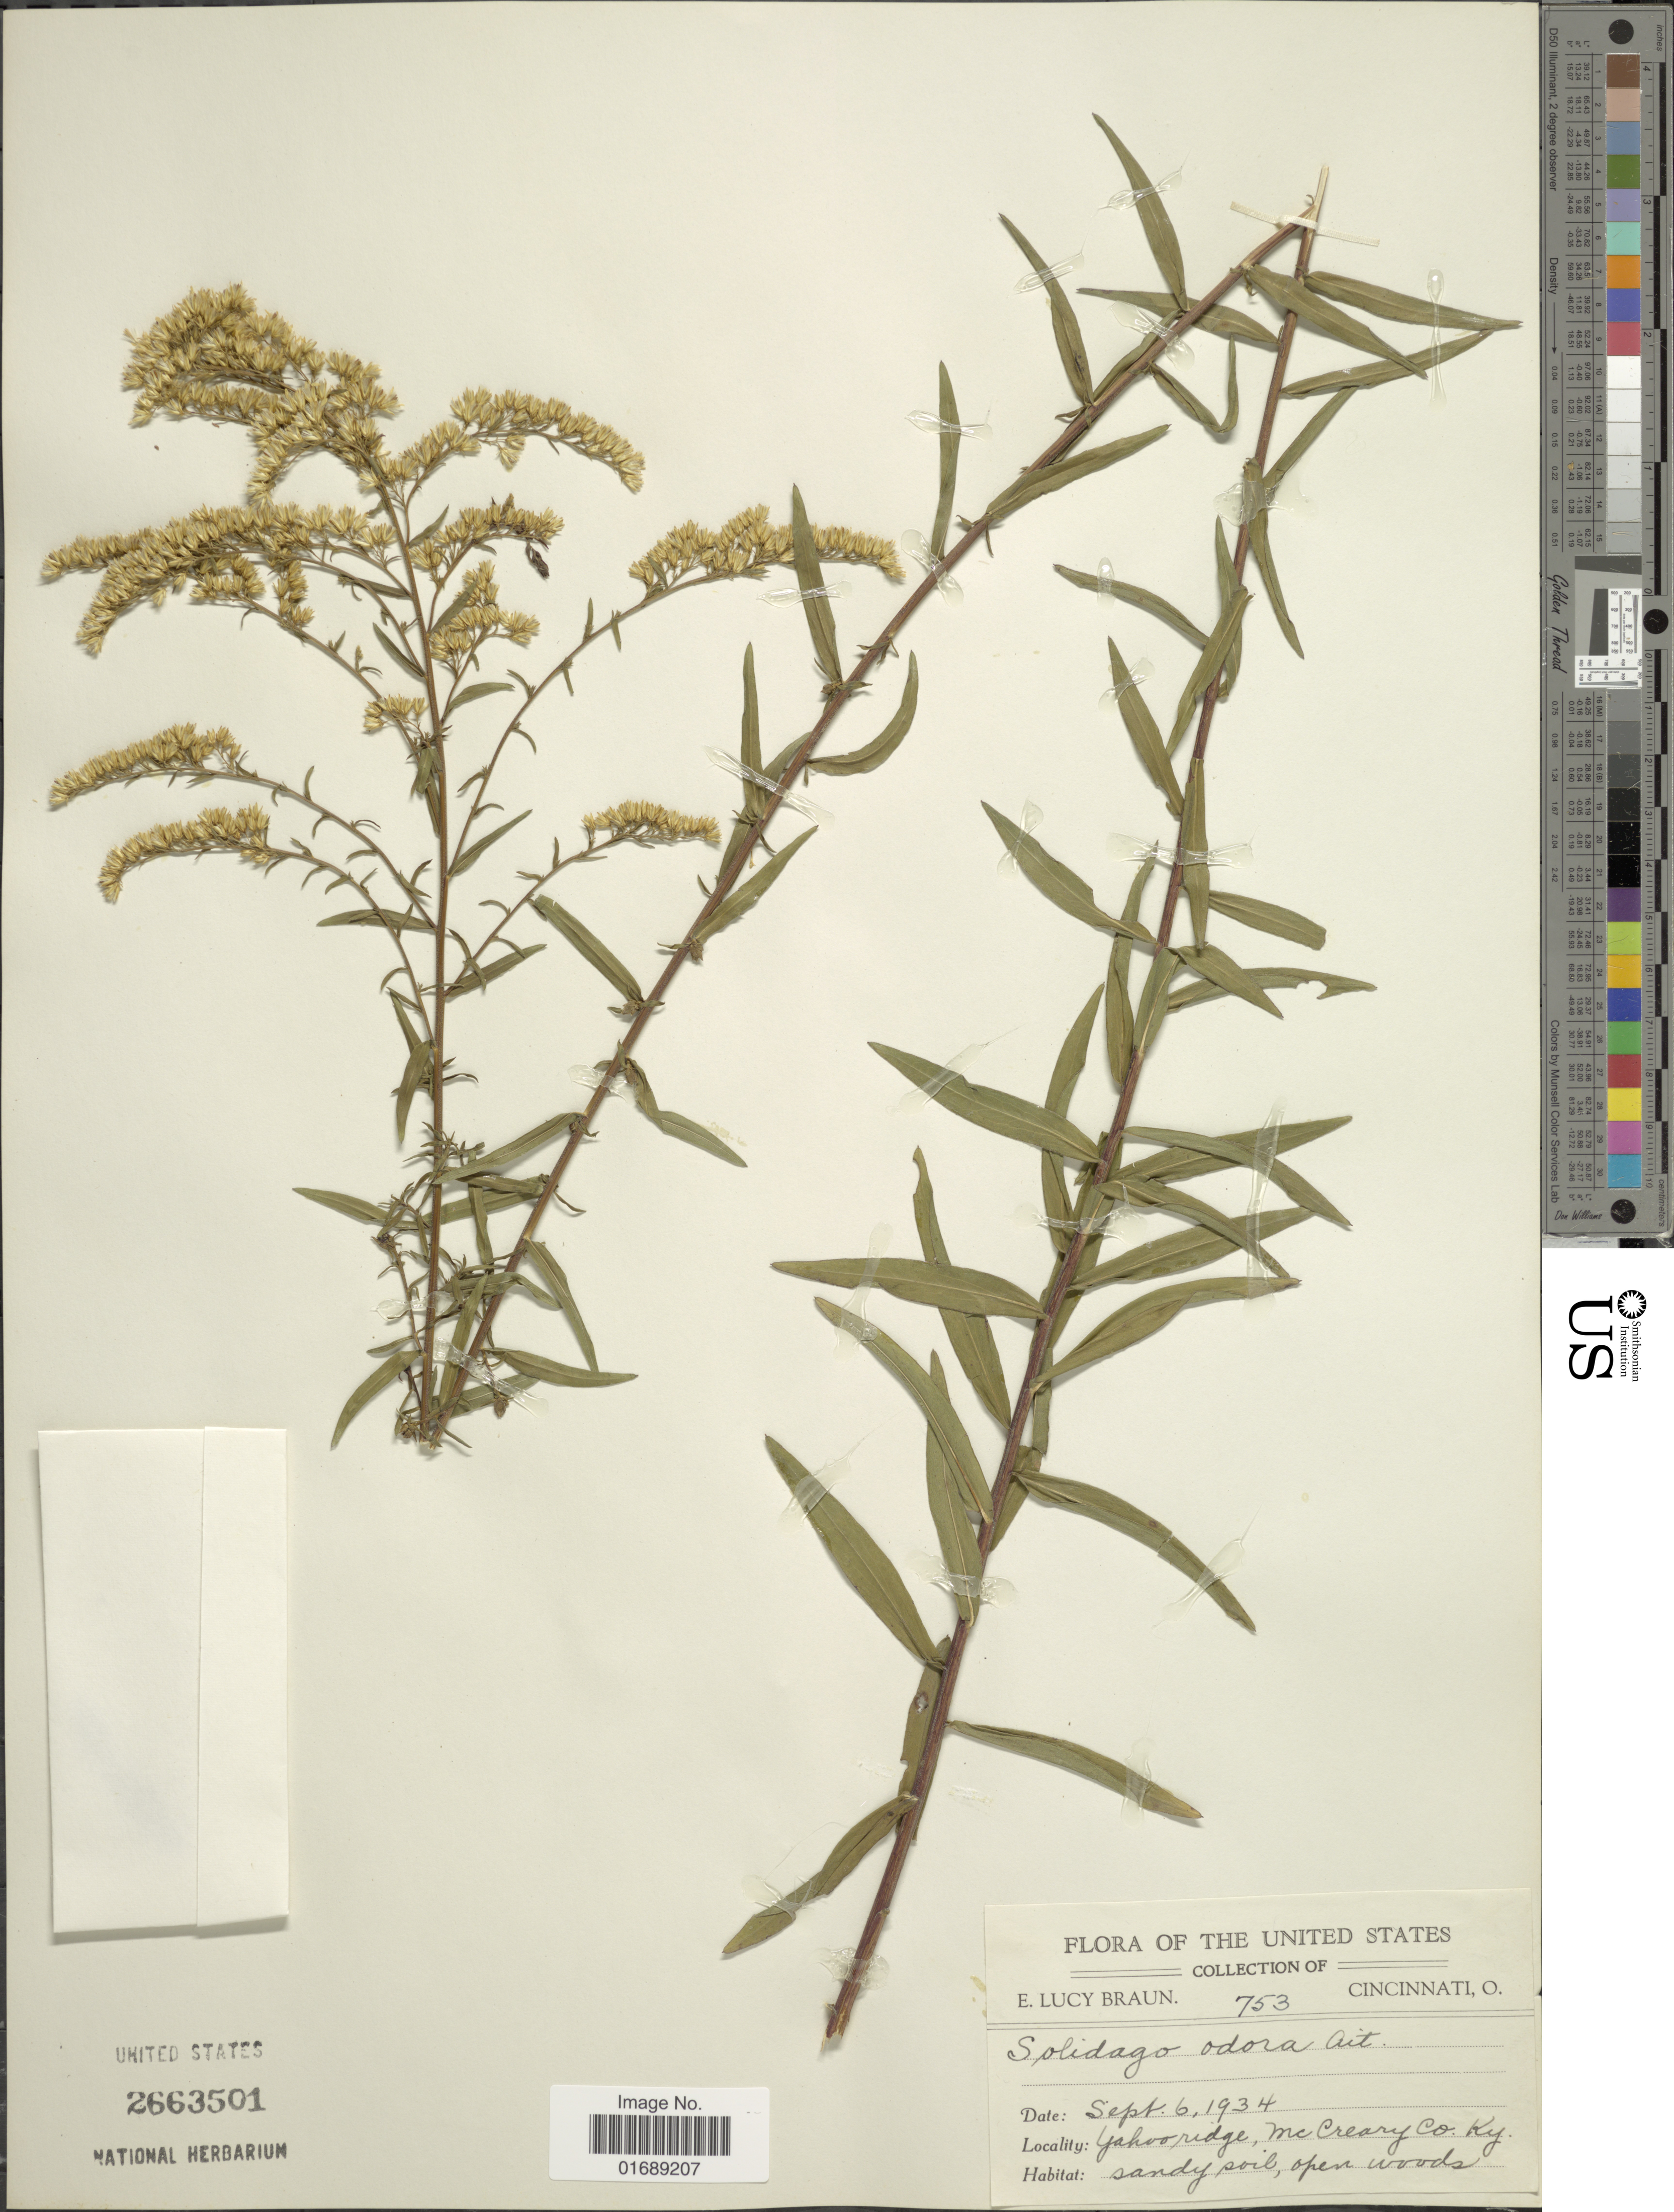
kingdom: Plantae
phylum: Tracheophyta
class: Magnoliopsida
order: Asterales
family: Asteraceae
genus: Solidago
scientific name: Solidago odora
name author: Aiton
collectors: E. L. Braun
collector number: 753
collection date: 1934-09-06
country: United States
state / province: Kentucky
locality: Yahoo Ridge, McCreary Co., Ky.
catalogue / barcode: US 2663501